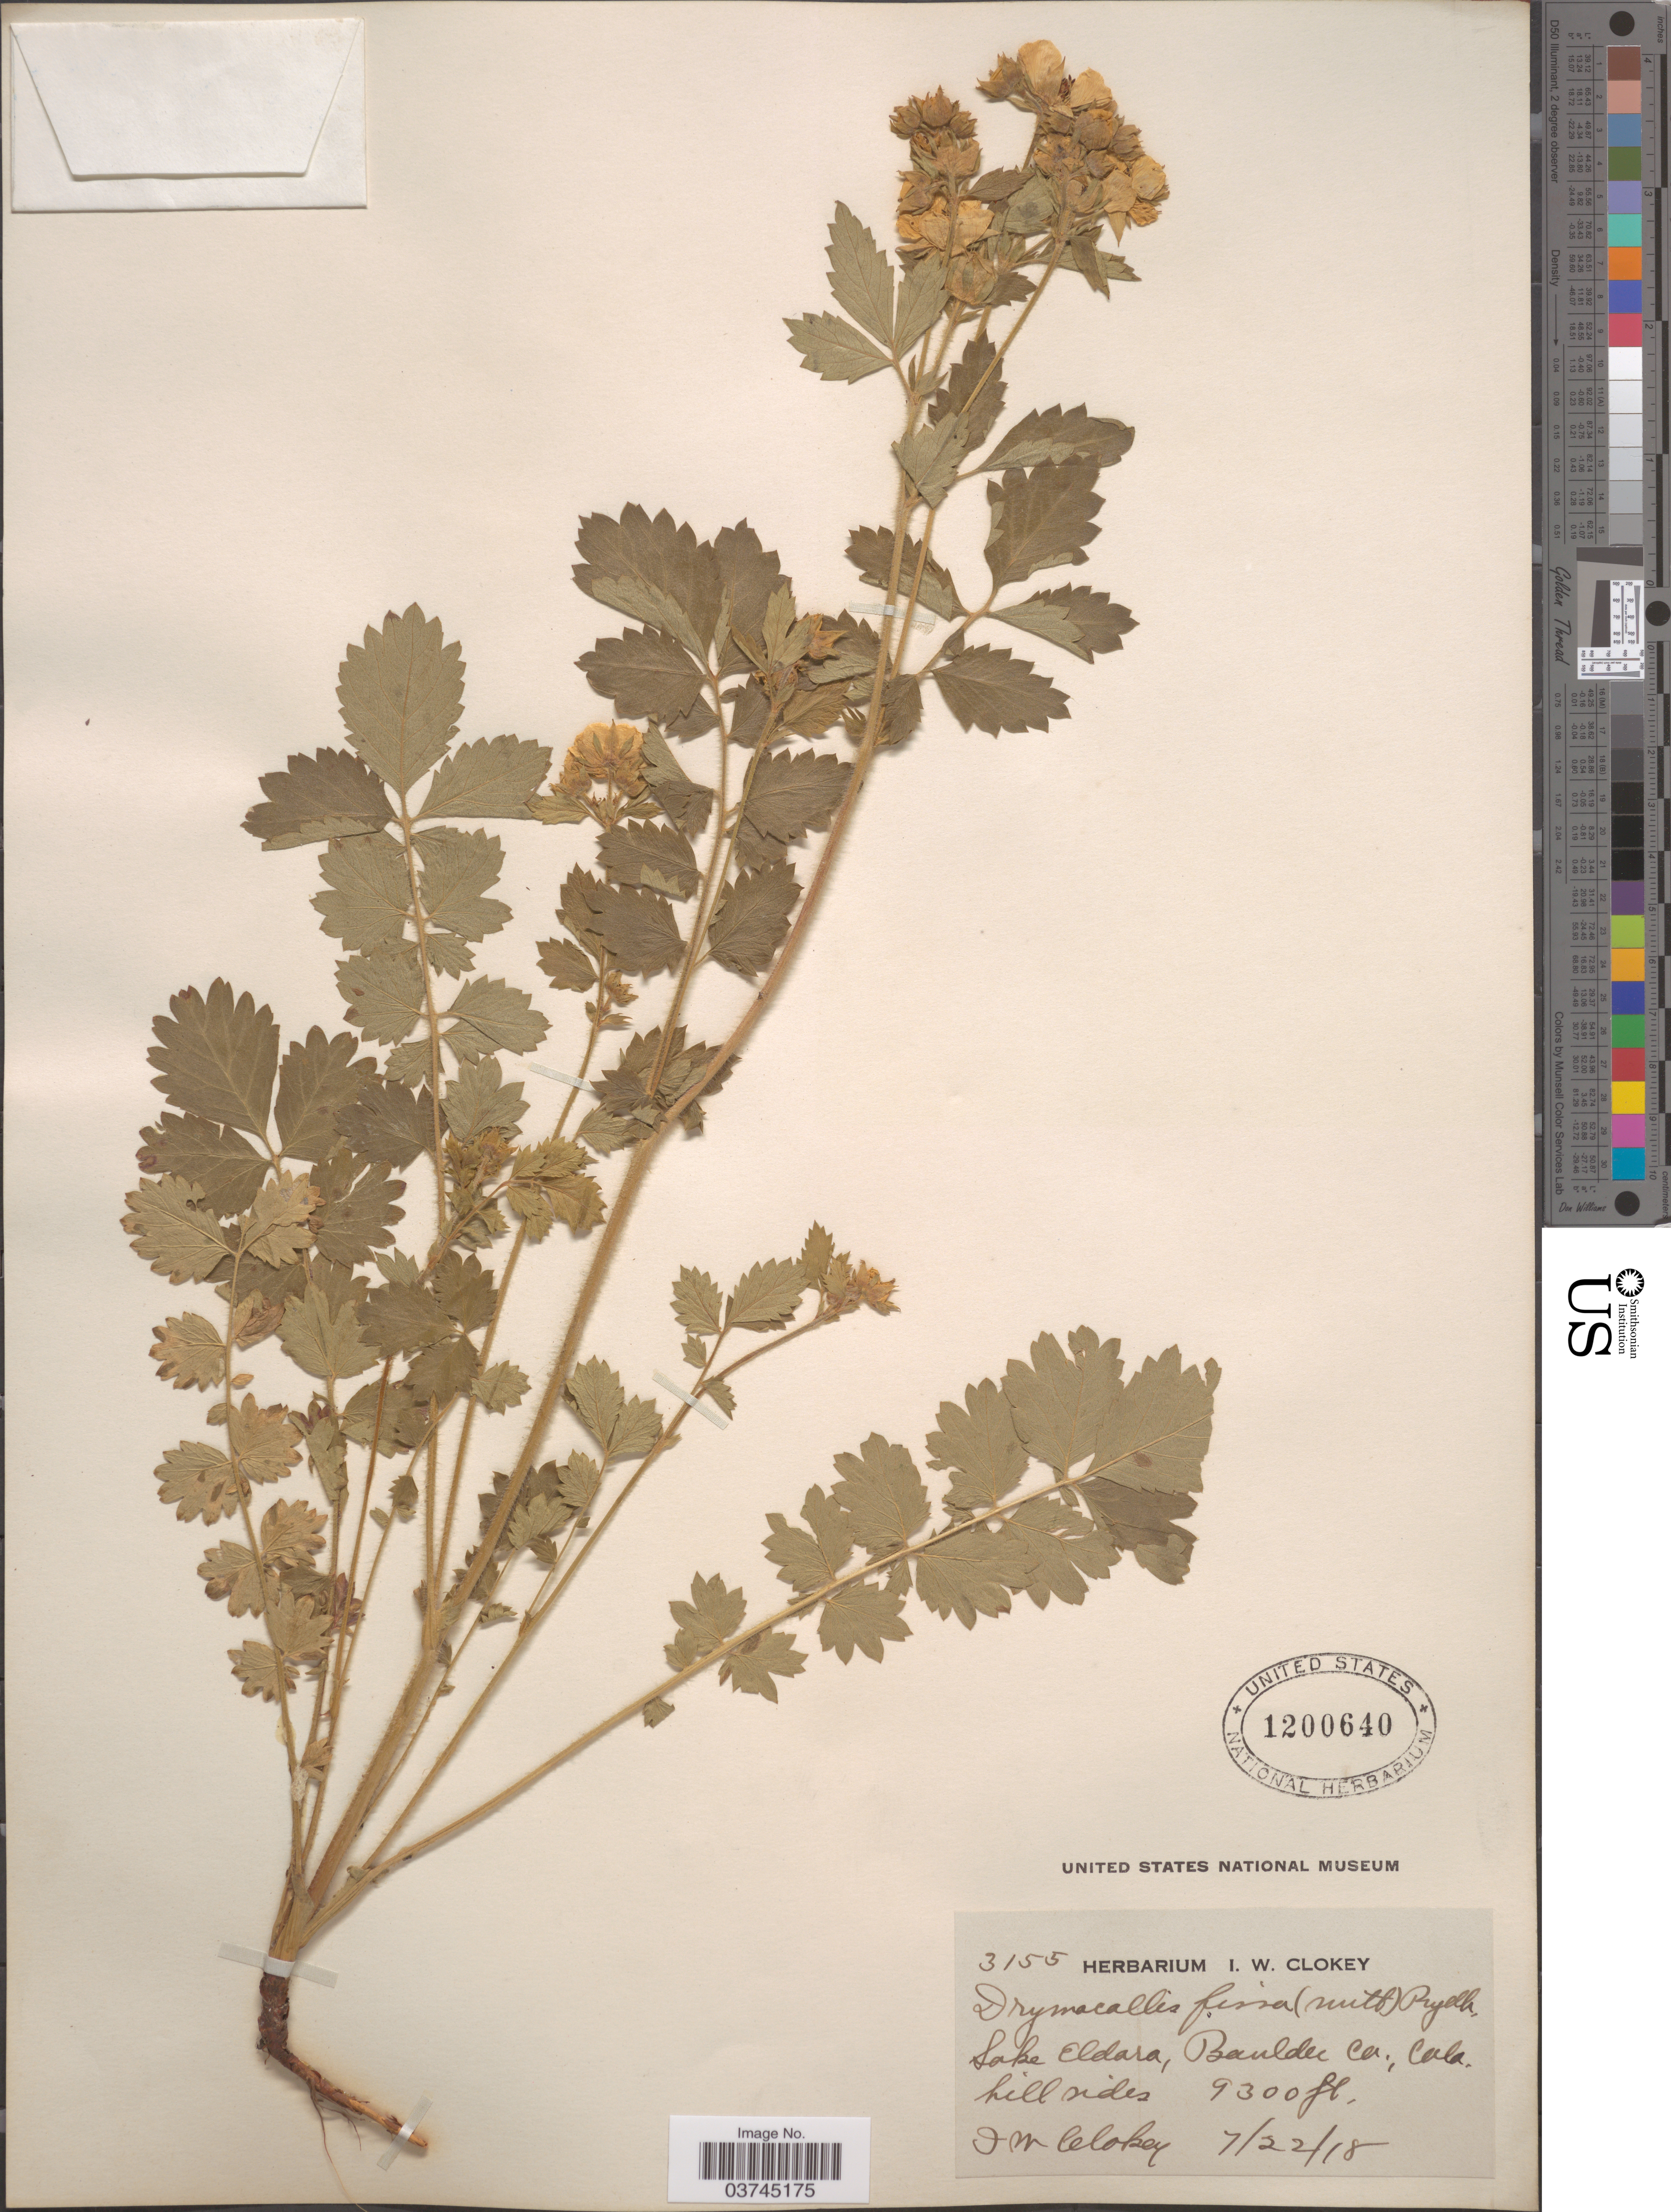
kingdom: Plantae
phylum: Tracheophyta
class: Magnoliopsida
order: Rosales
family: Rosaceae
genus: Drymocallis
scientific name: Drymocallis fissa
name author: (Nutt.) Rydb.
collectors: I. W. Clokey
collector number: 3155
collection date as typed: Transcribed d/m/y: 22/7/18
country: United States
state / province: Colorado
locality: Lake Eldara, Baulder Co.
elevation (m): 2835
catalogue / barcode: US 1200640